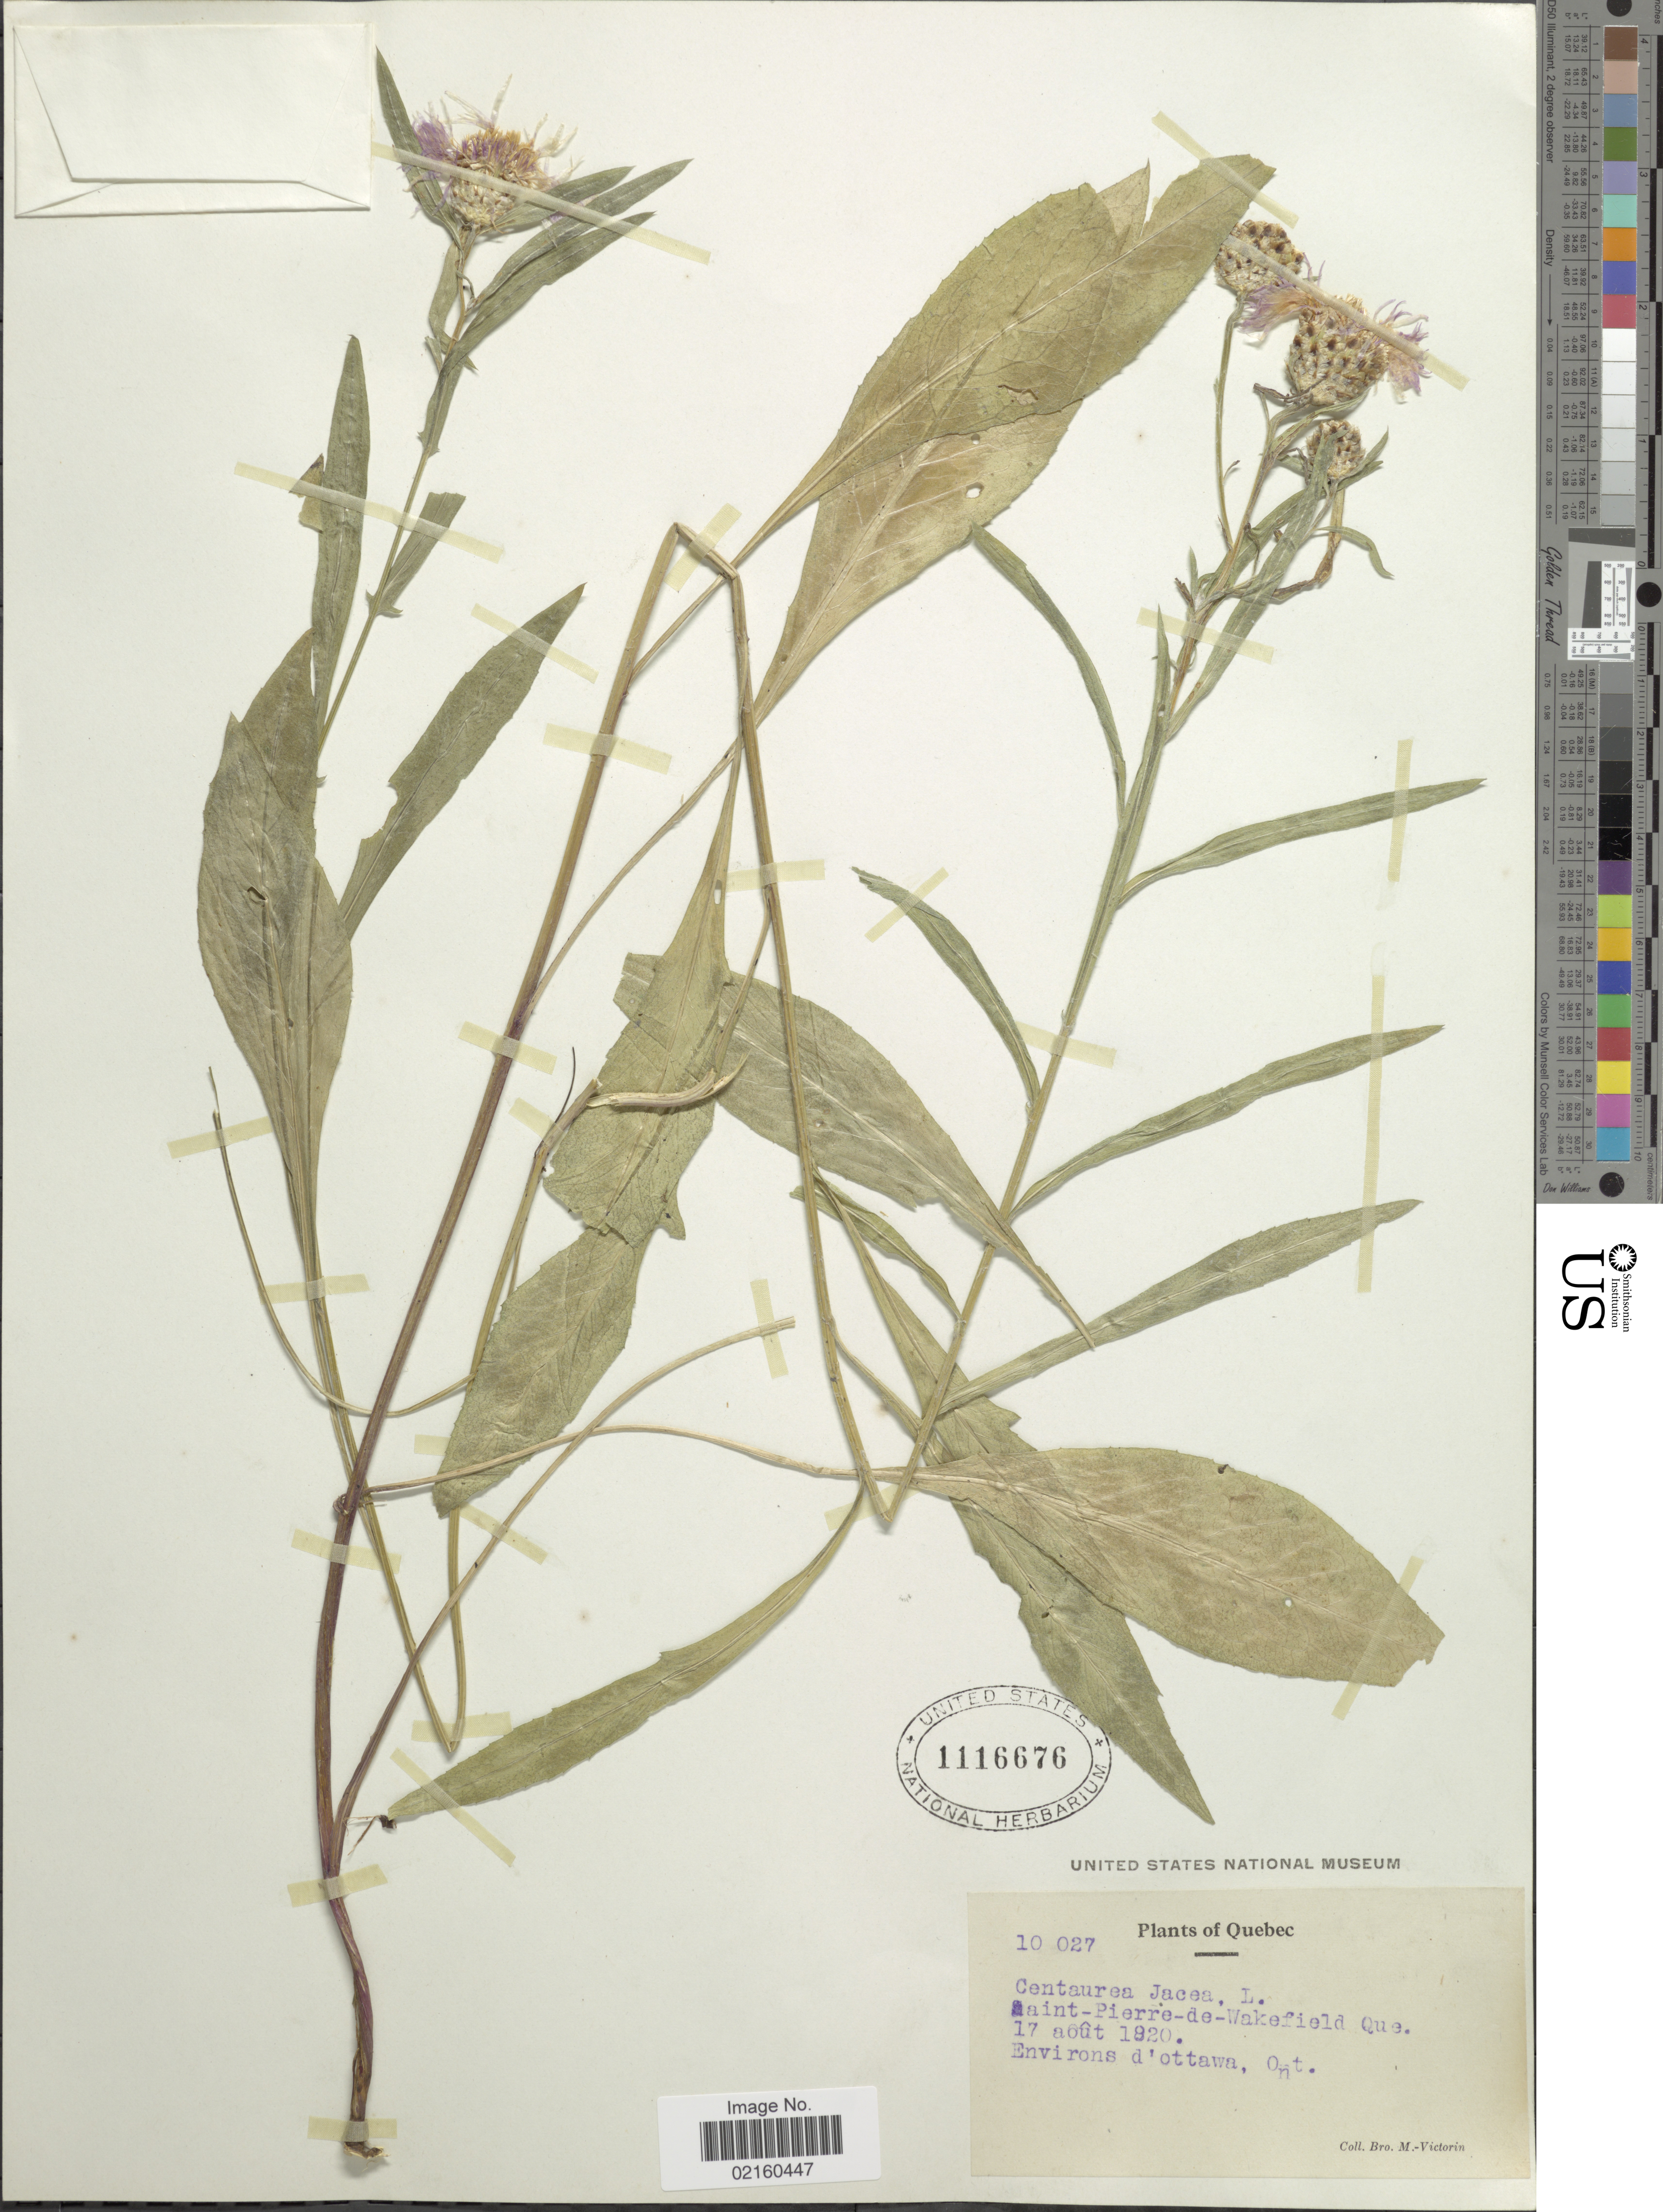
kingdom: Plantae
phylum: Tracheophyta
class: Magnoliopsida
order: Asterales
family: Asteraceae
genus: Centaurea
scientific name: Centaurea jacea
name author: L.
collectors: Fr. Marie-Victorin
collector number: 10027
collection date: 1920-08-17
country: Canada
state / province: Quebec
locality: Saint-Pierre-de-Wakefield, Que., environs d'Ottawa, Ont.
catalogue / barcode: US 1116676